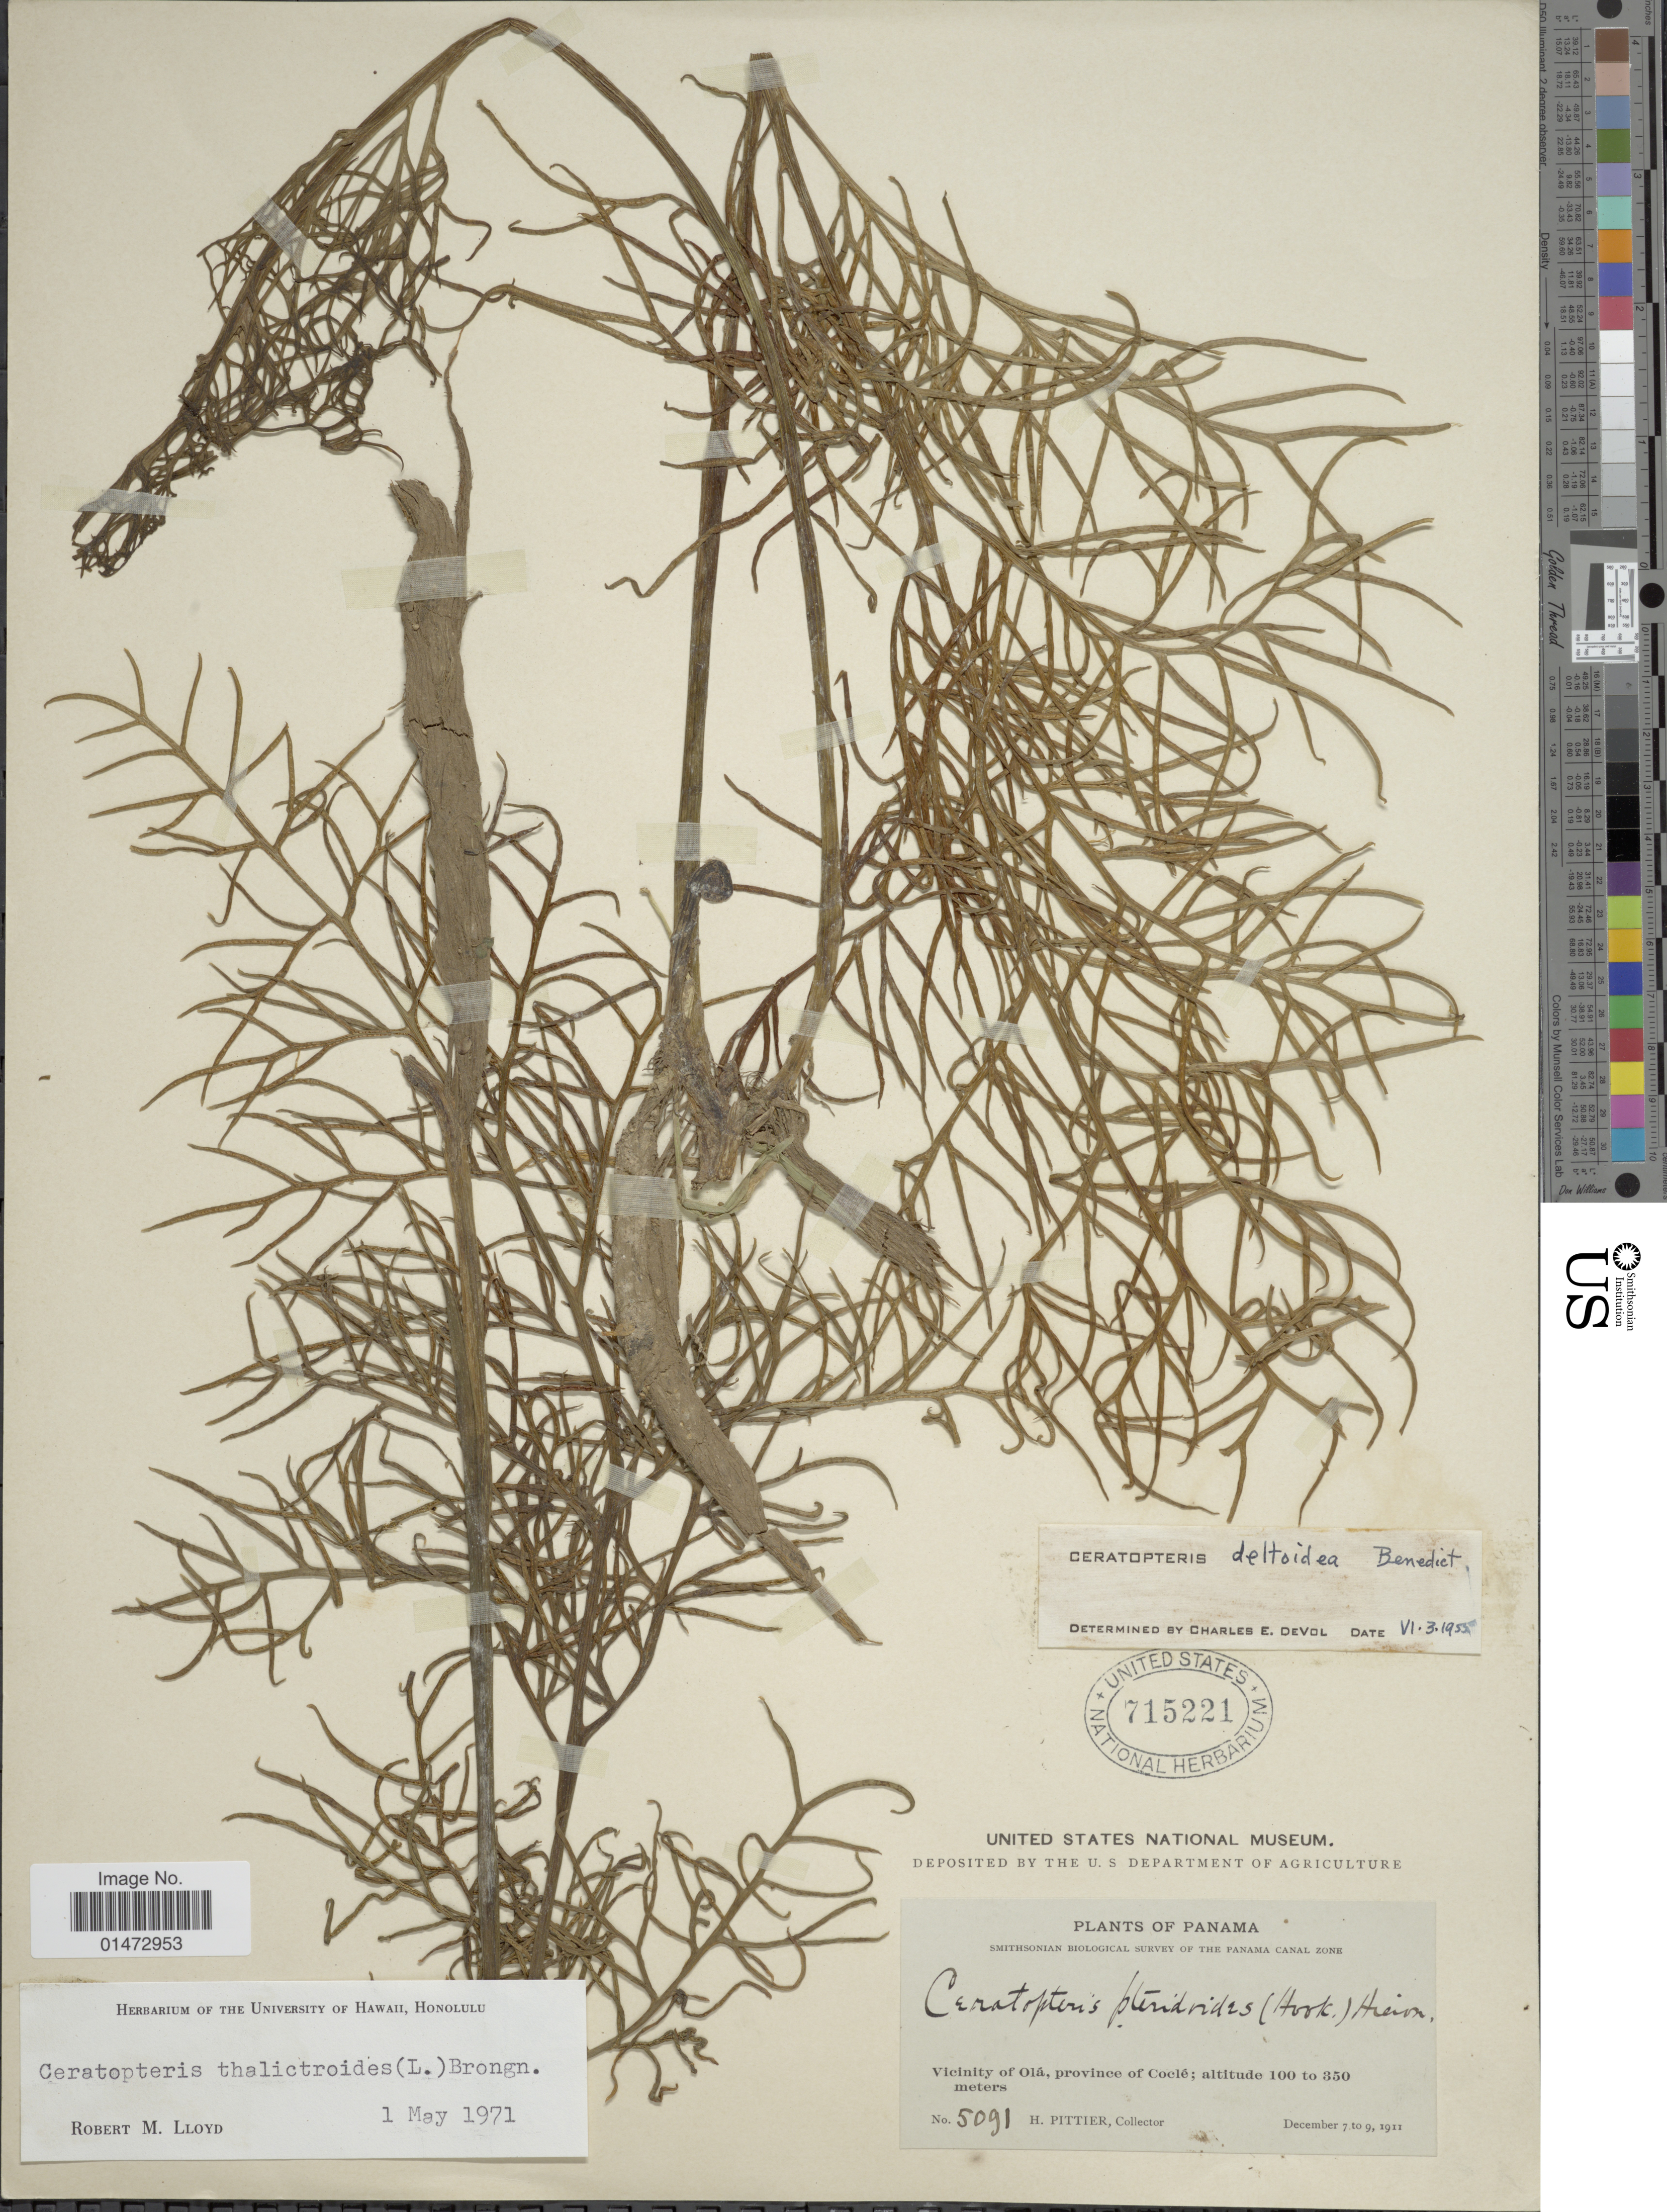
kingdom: Plantae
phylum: Tracheophyta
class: Polypodiopsida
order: Polypodiales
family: Pteridaceae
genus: Ceratopteris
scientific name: Ceratopteris thalictroides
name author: (L.) Brongn.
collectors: H. F. Pittier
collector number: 5091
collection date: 1911-12-07/1911-12-09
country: Panama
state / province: Coclé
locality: Vicinity of Olá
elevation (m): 100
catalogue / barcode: US 715221